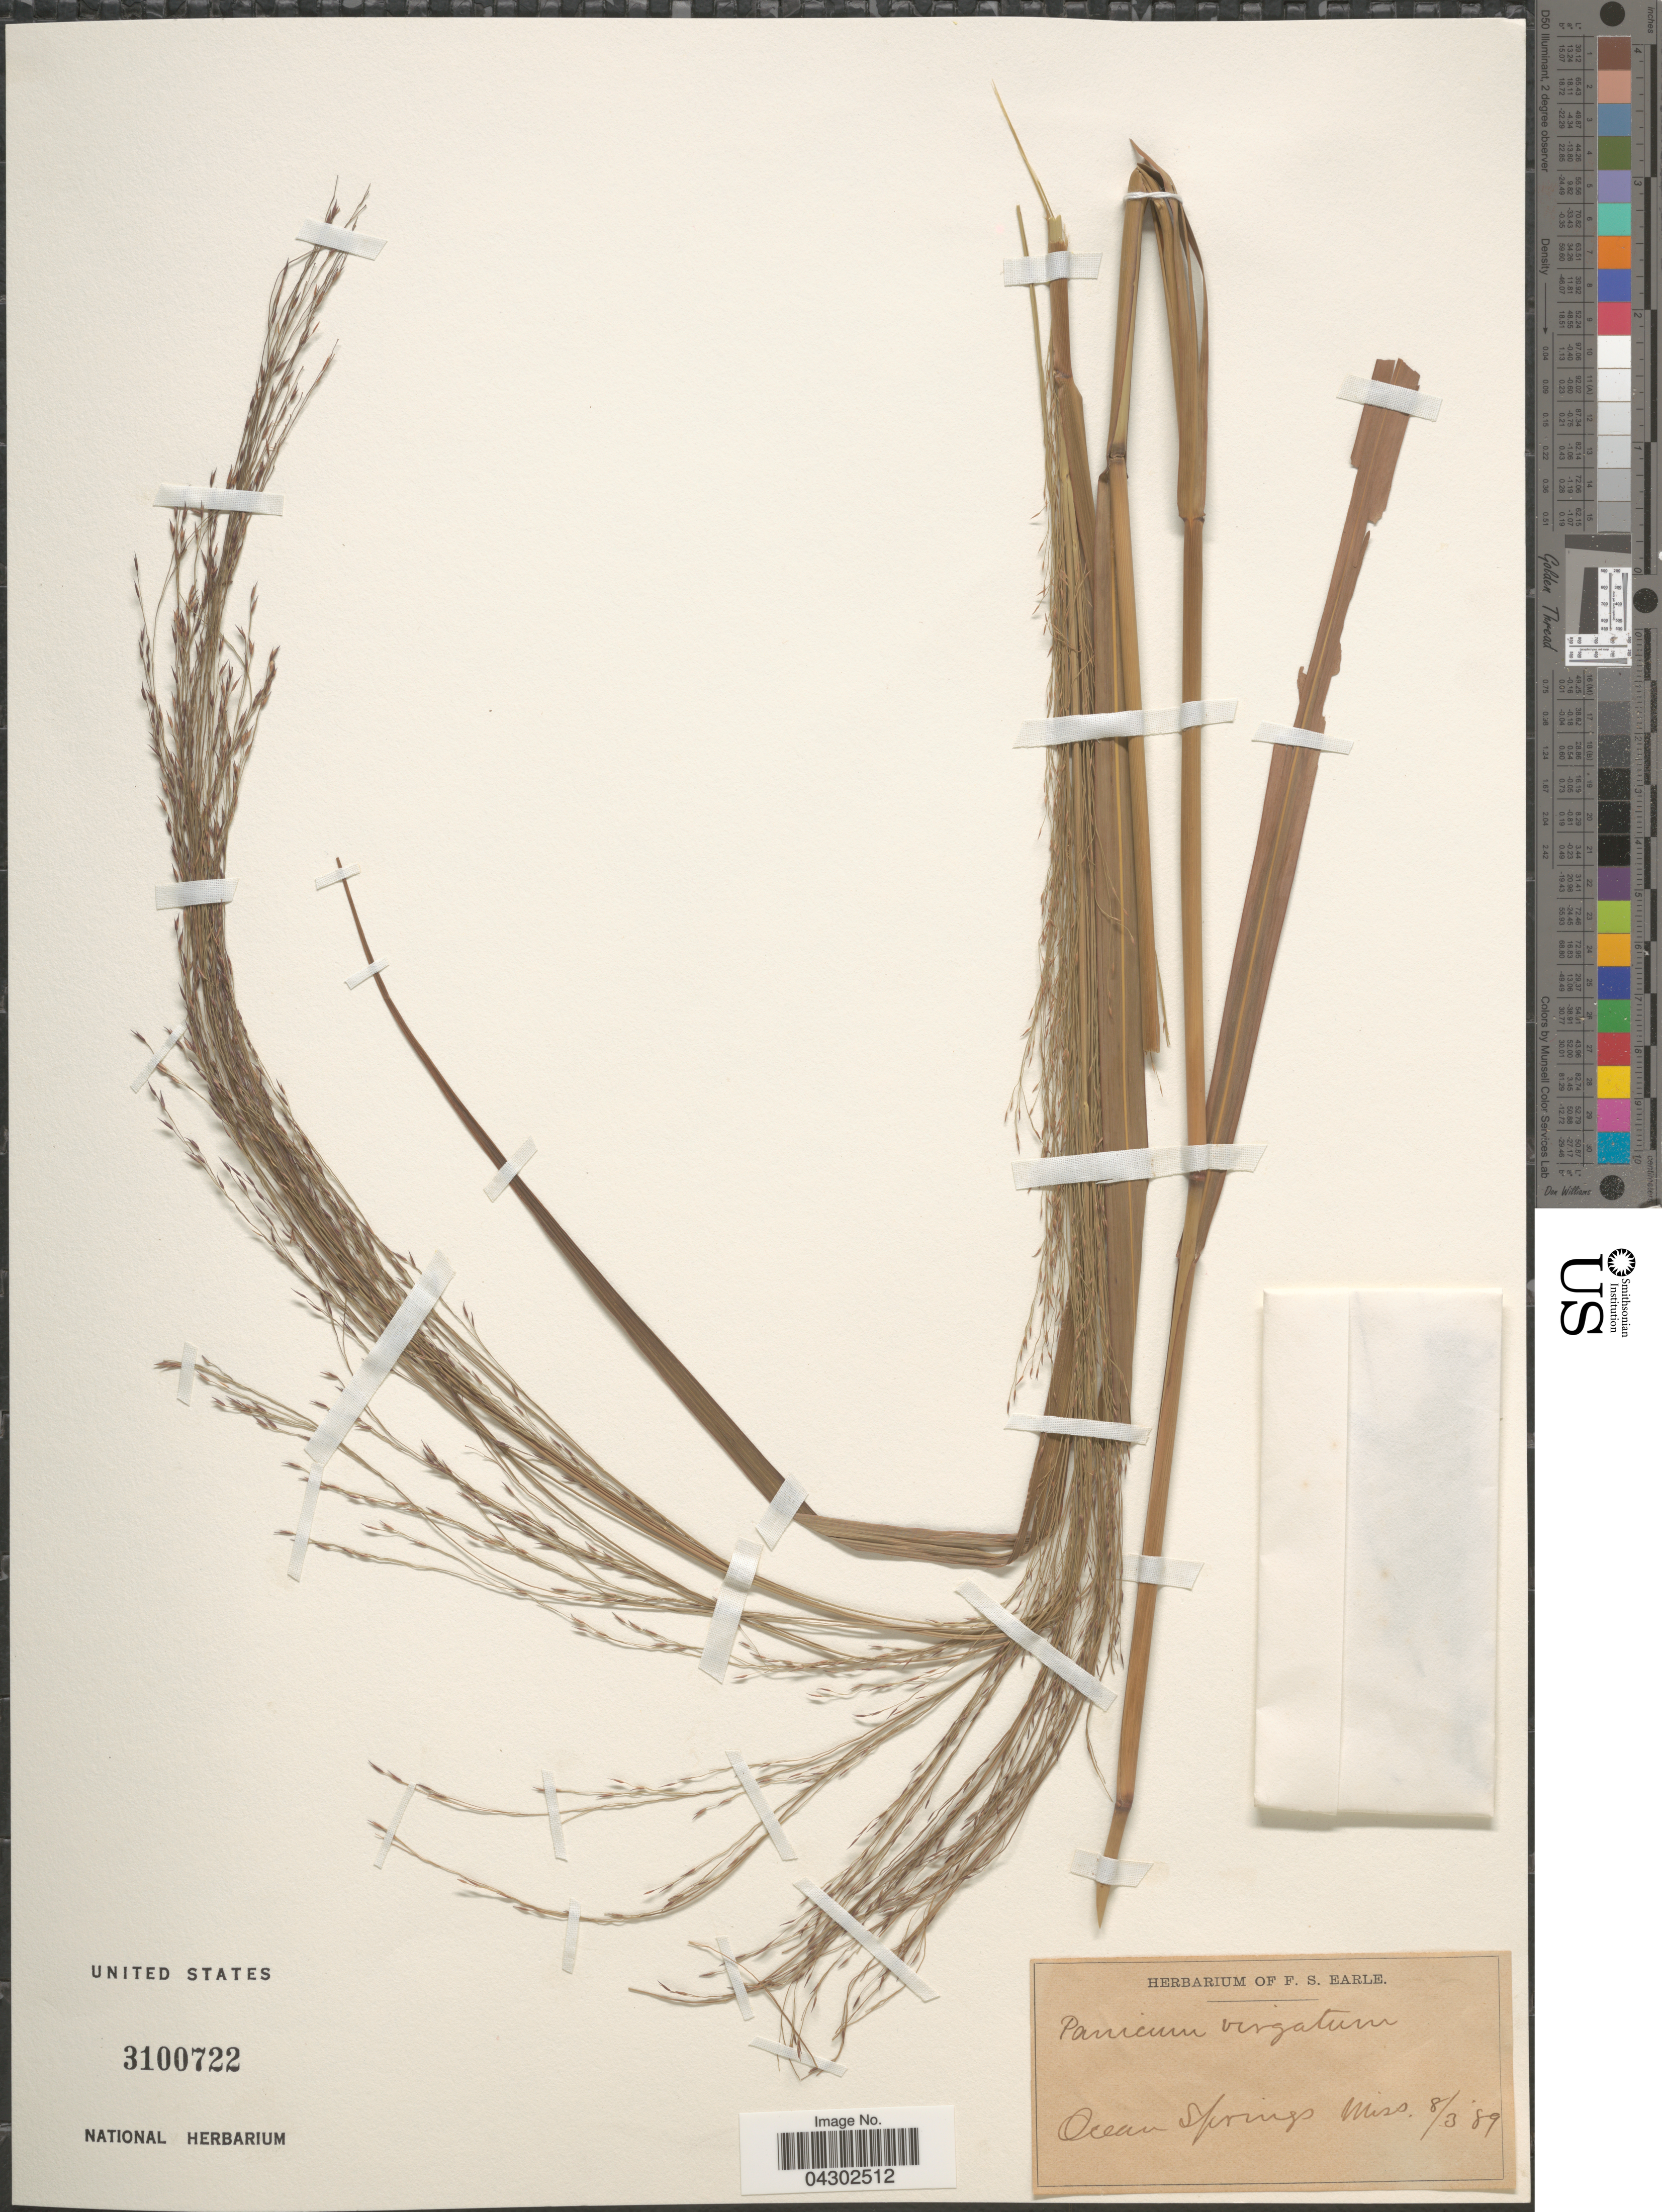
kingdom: Plantae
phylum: Tracheophyta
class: Liliopsida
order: Poales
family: Poaceae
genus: Panicum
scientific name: Panicum virgatum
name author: L.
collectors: Ex herb. F. S. Earle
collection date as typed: Transcribed d/m/y: 3/8/89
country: United States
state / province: Mississippi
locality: Ocean Springs.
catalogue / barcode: US 3100722